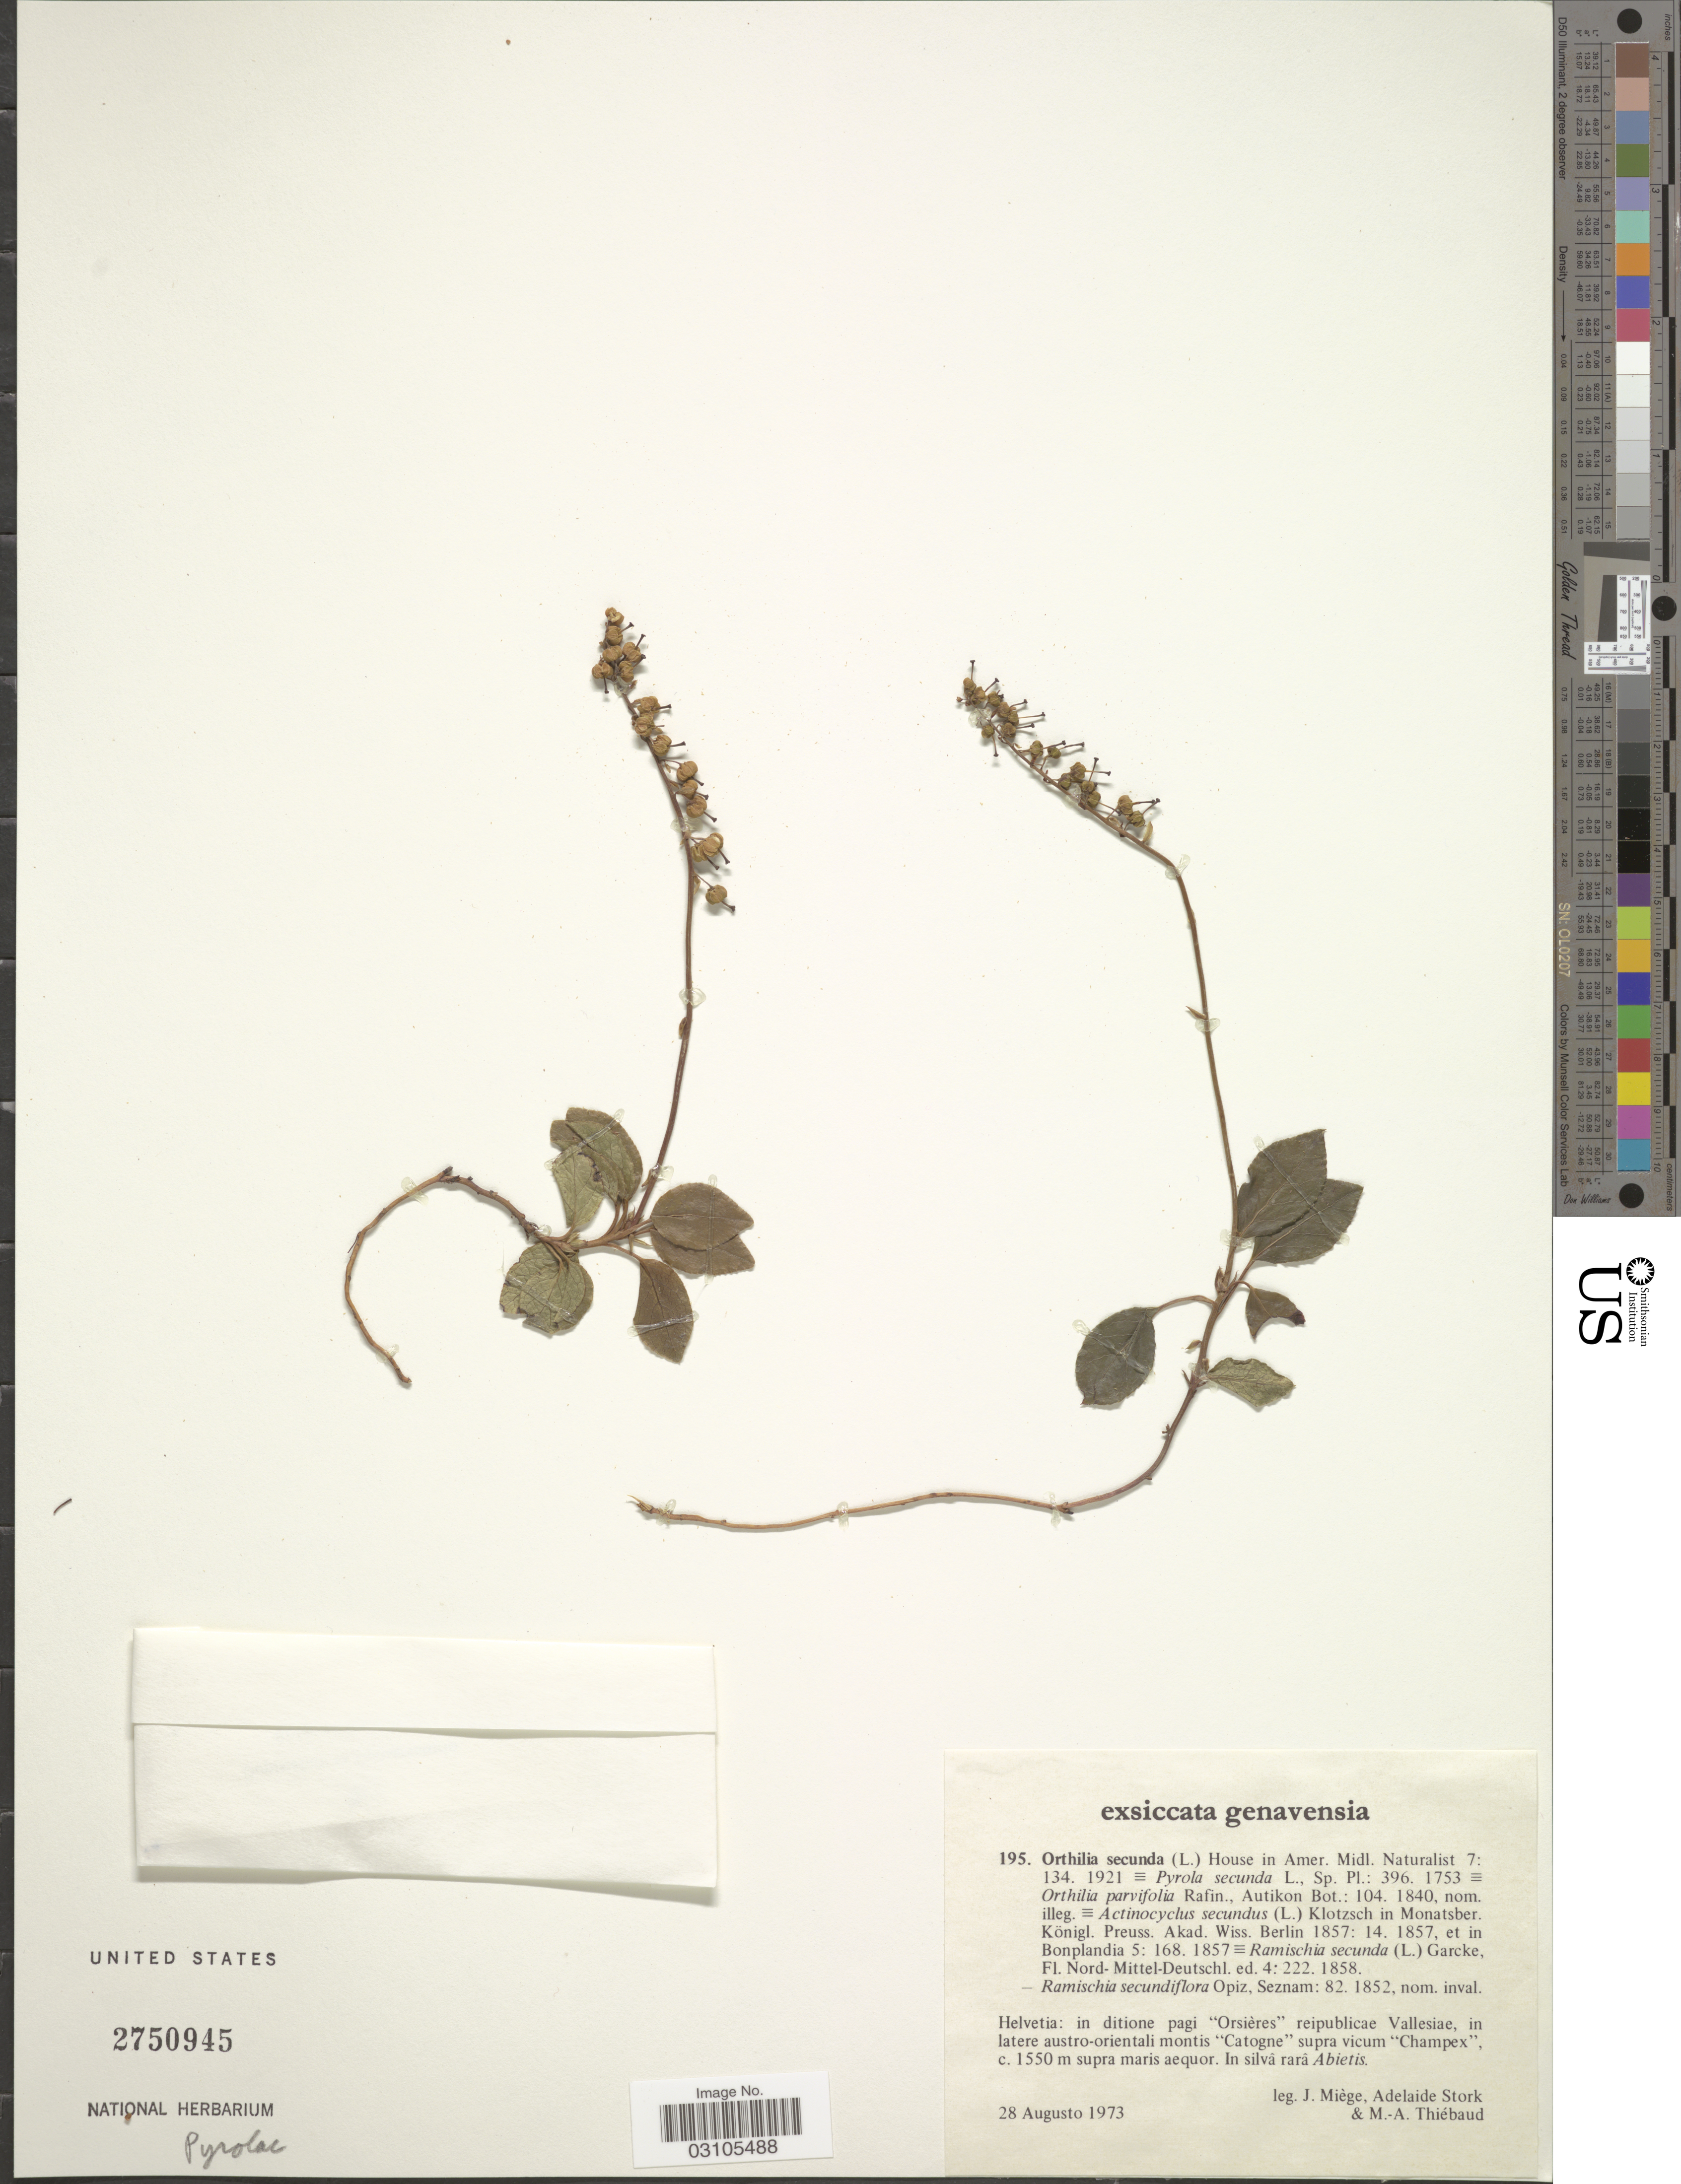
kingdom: Plantae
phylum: Tracheophyta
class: Magnoliopsida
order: Ericales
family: Ericaceae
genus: Orthilia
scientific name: Orthilia secunda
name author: (L.) House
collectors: J. Miége, A. Stork & M. Thiebaud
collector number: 195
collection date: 1973-08-28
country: Switzerland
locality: Helvetia: in ditione pagi 'Orsières' reipublicae Vallesiae, in latere austro-orientali montis 'Catogne' supra vicum 'Champex'. In silvâ rarâ Abietis.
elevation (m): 1550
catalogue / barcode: US 2750945